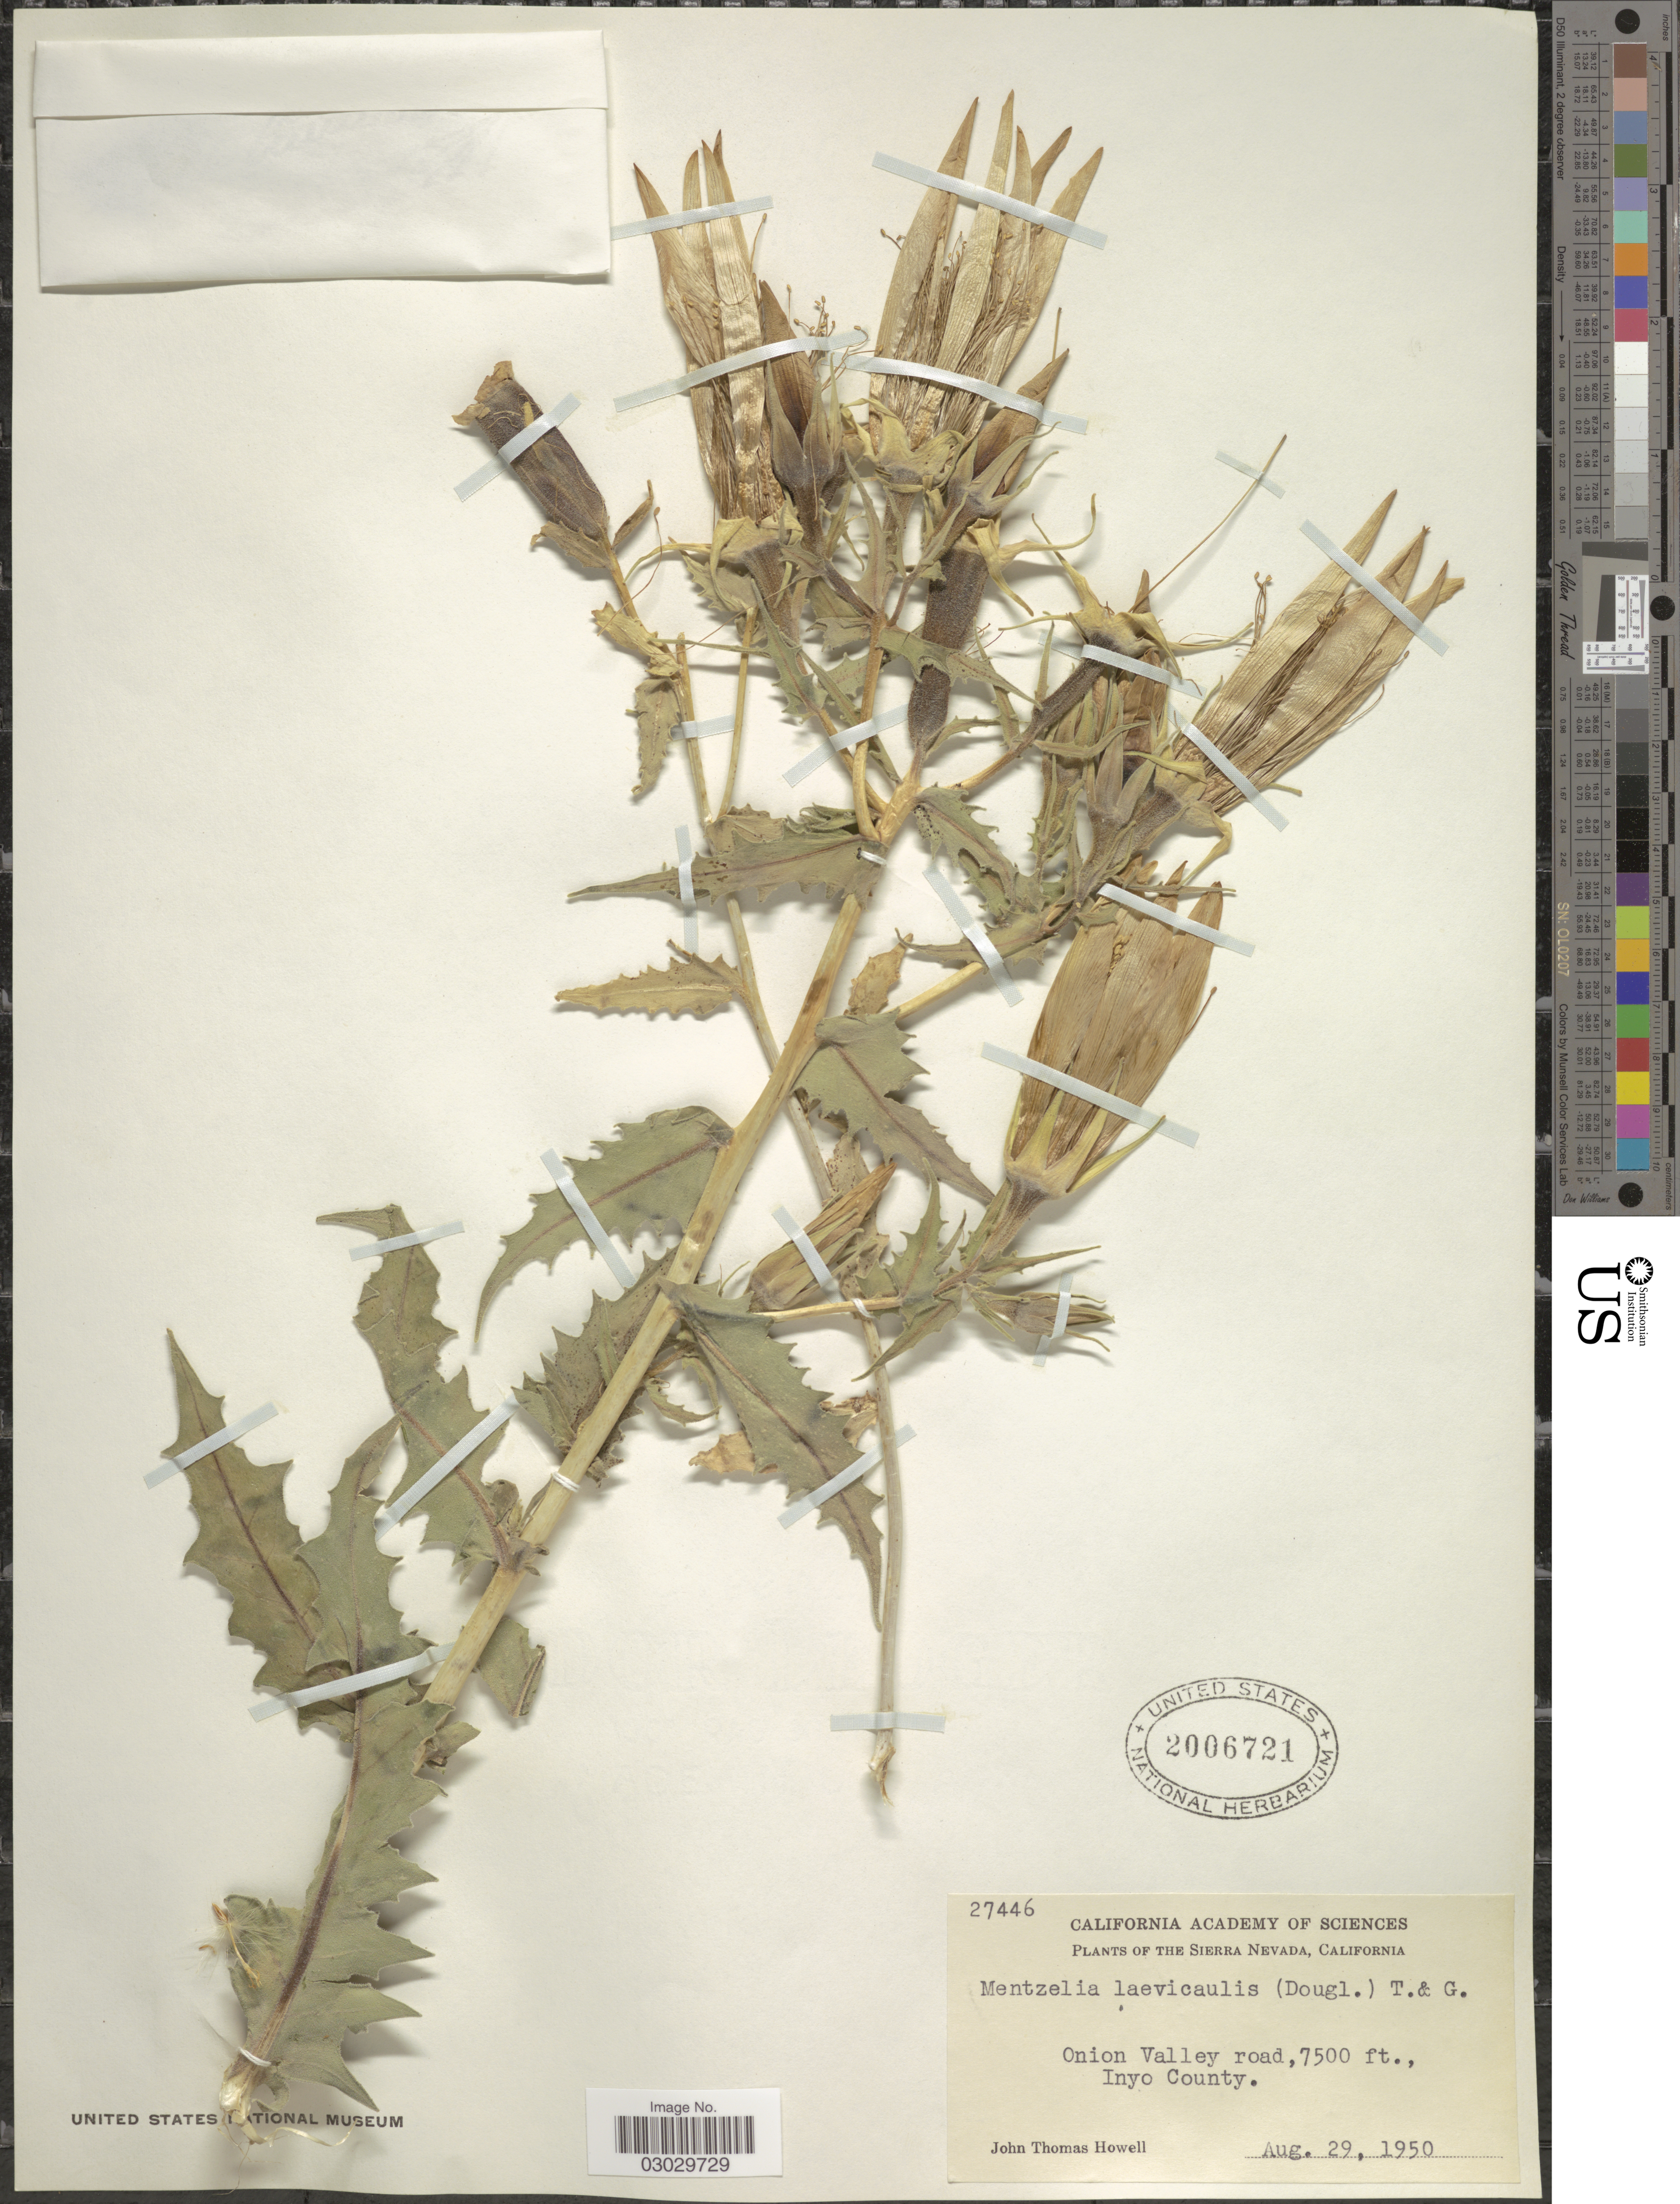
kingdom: Plantae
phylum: Tracheophyta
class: Magnoliopsida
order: Cornales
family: Loasaceae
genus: Mentzelia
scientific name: Mentzelia laevicaulis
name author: (Douglas ex Hook.) Torr. & A. Gray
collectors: J. T. Howell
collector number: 27446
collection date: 1950-08-29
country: United States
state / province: California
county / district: Inyo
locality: The Sierra Nevada. Onion Valley road, Inyo County.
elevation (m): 2286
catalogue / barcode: US 2006721